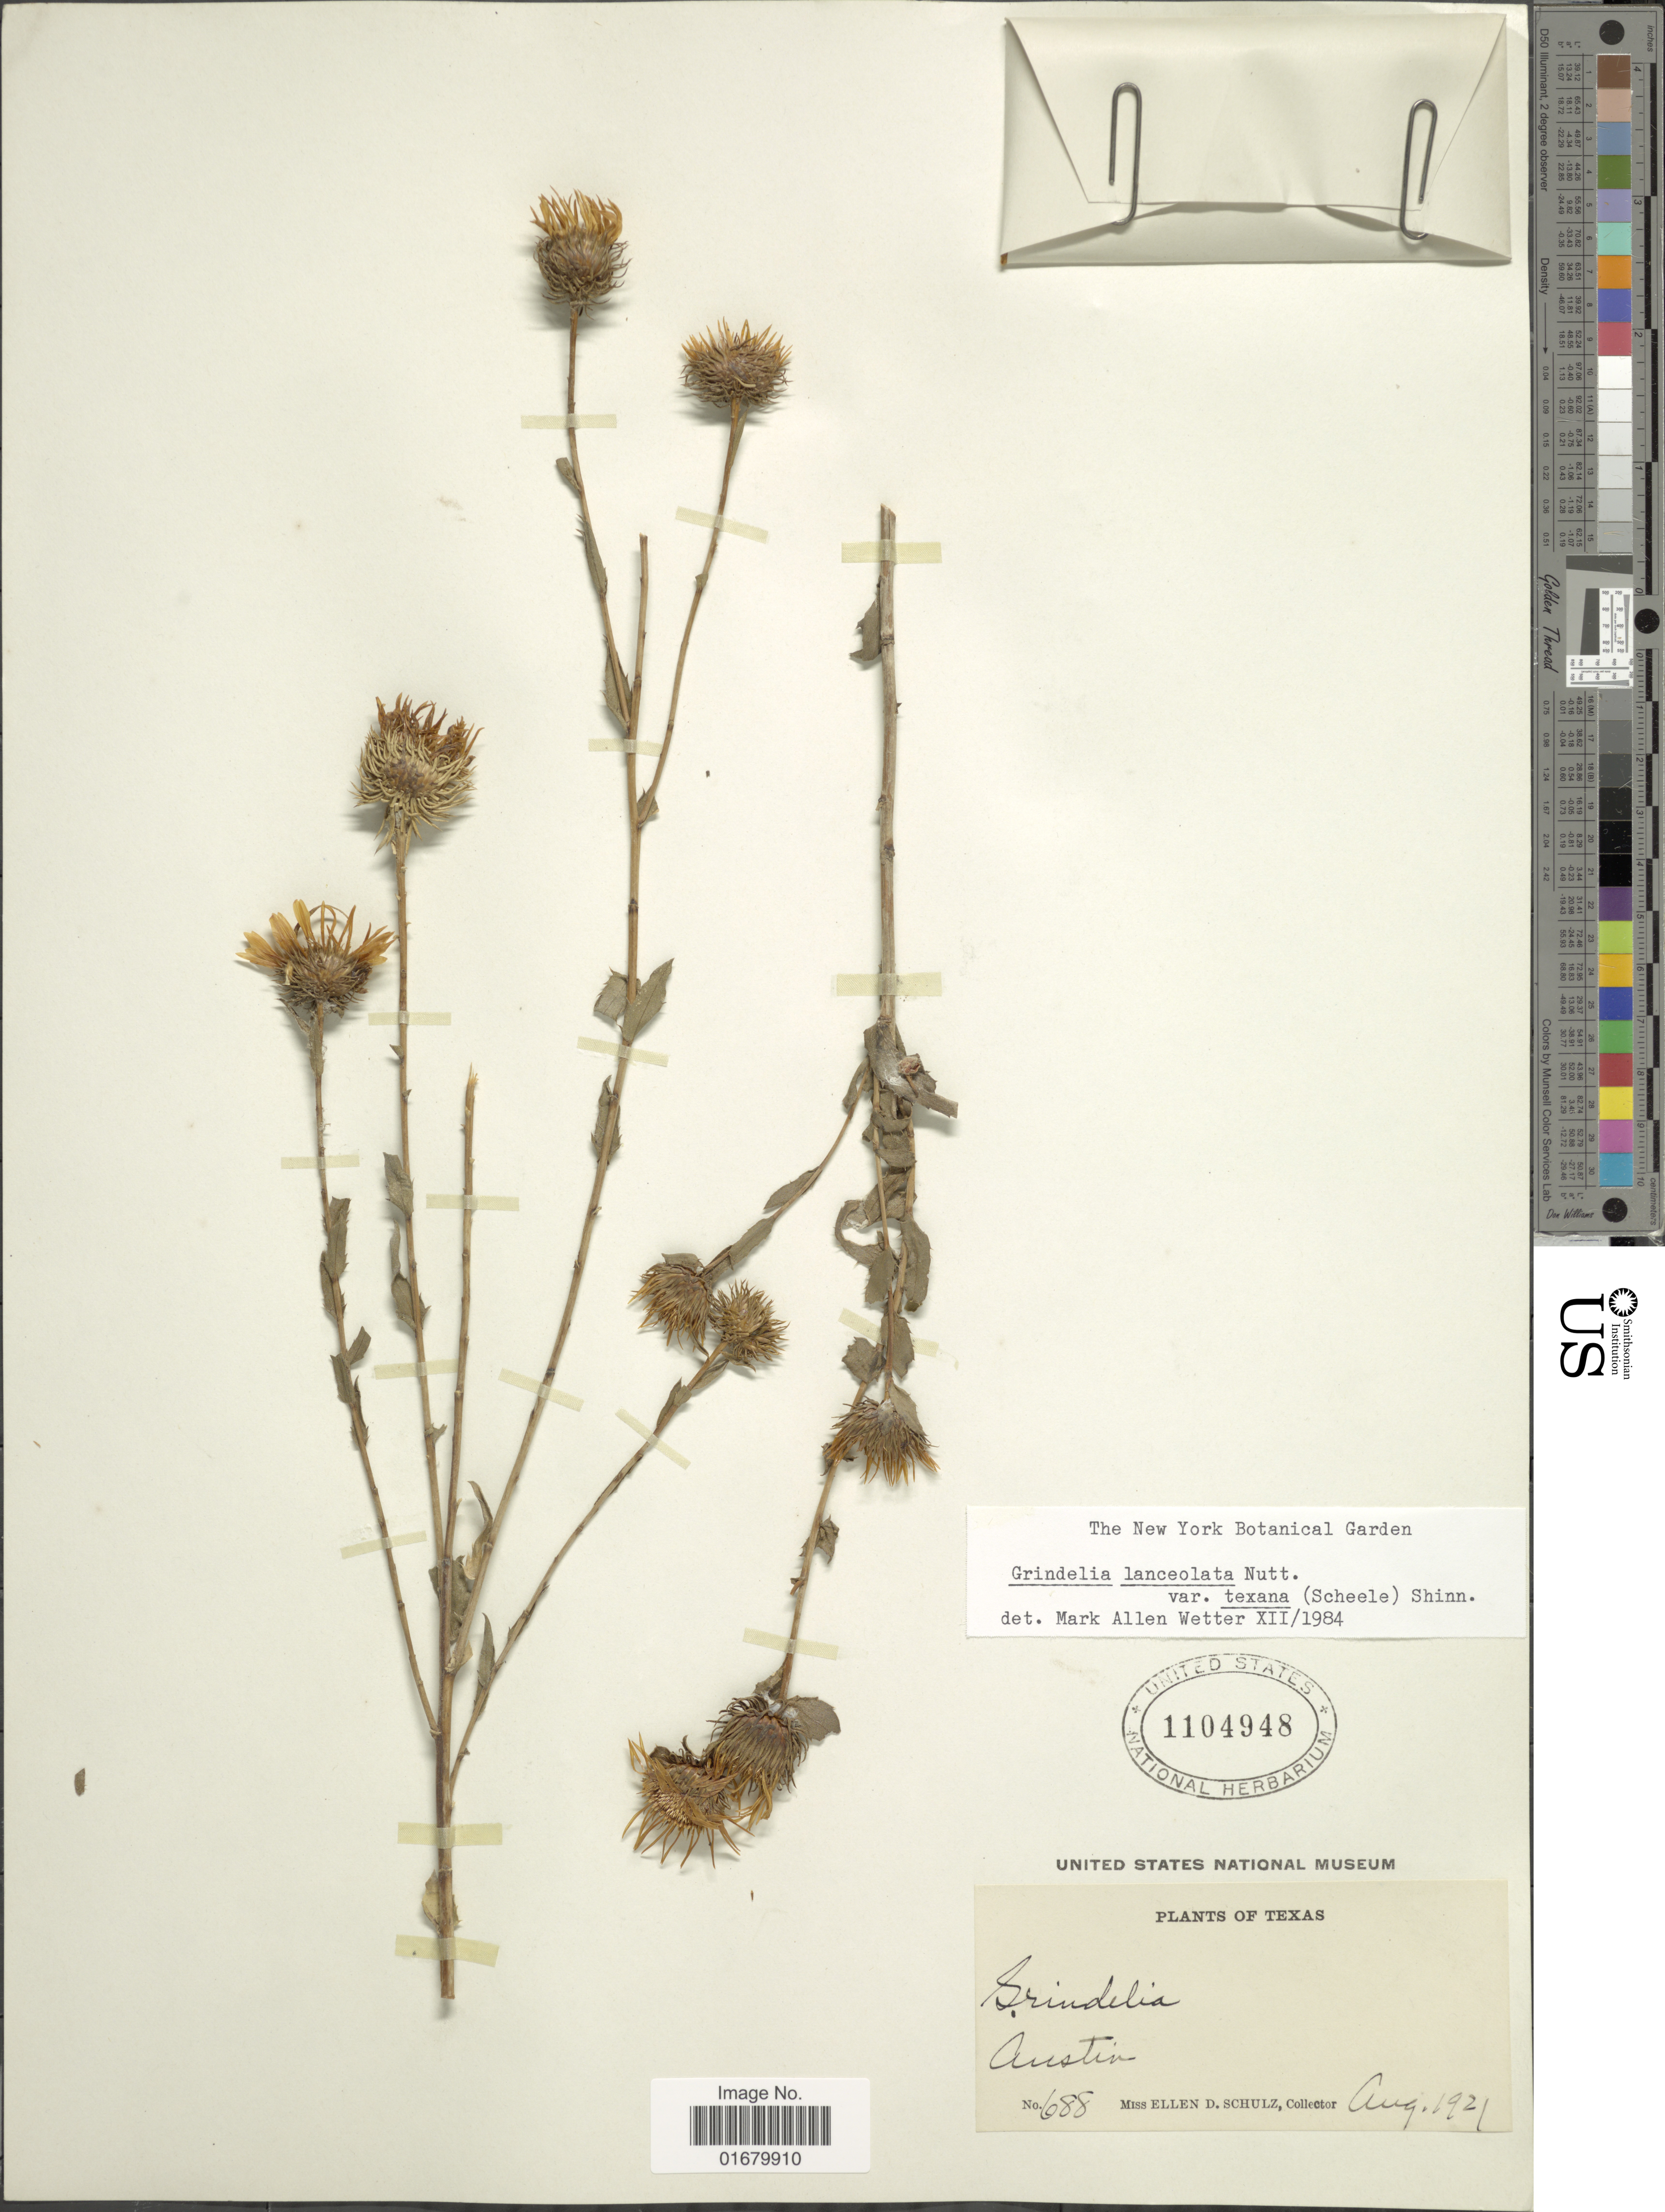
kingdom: Plantae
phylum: Tracheophyta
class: Magnoliopsida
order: Asterales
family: Asteraceae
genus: Grindelia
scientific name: Grindelia lanceolata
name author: Nutt.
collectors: E. D. Schulz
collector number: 688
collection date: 1921-08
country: United States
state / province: Texas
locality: Austin.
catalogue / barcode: US 1104948